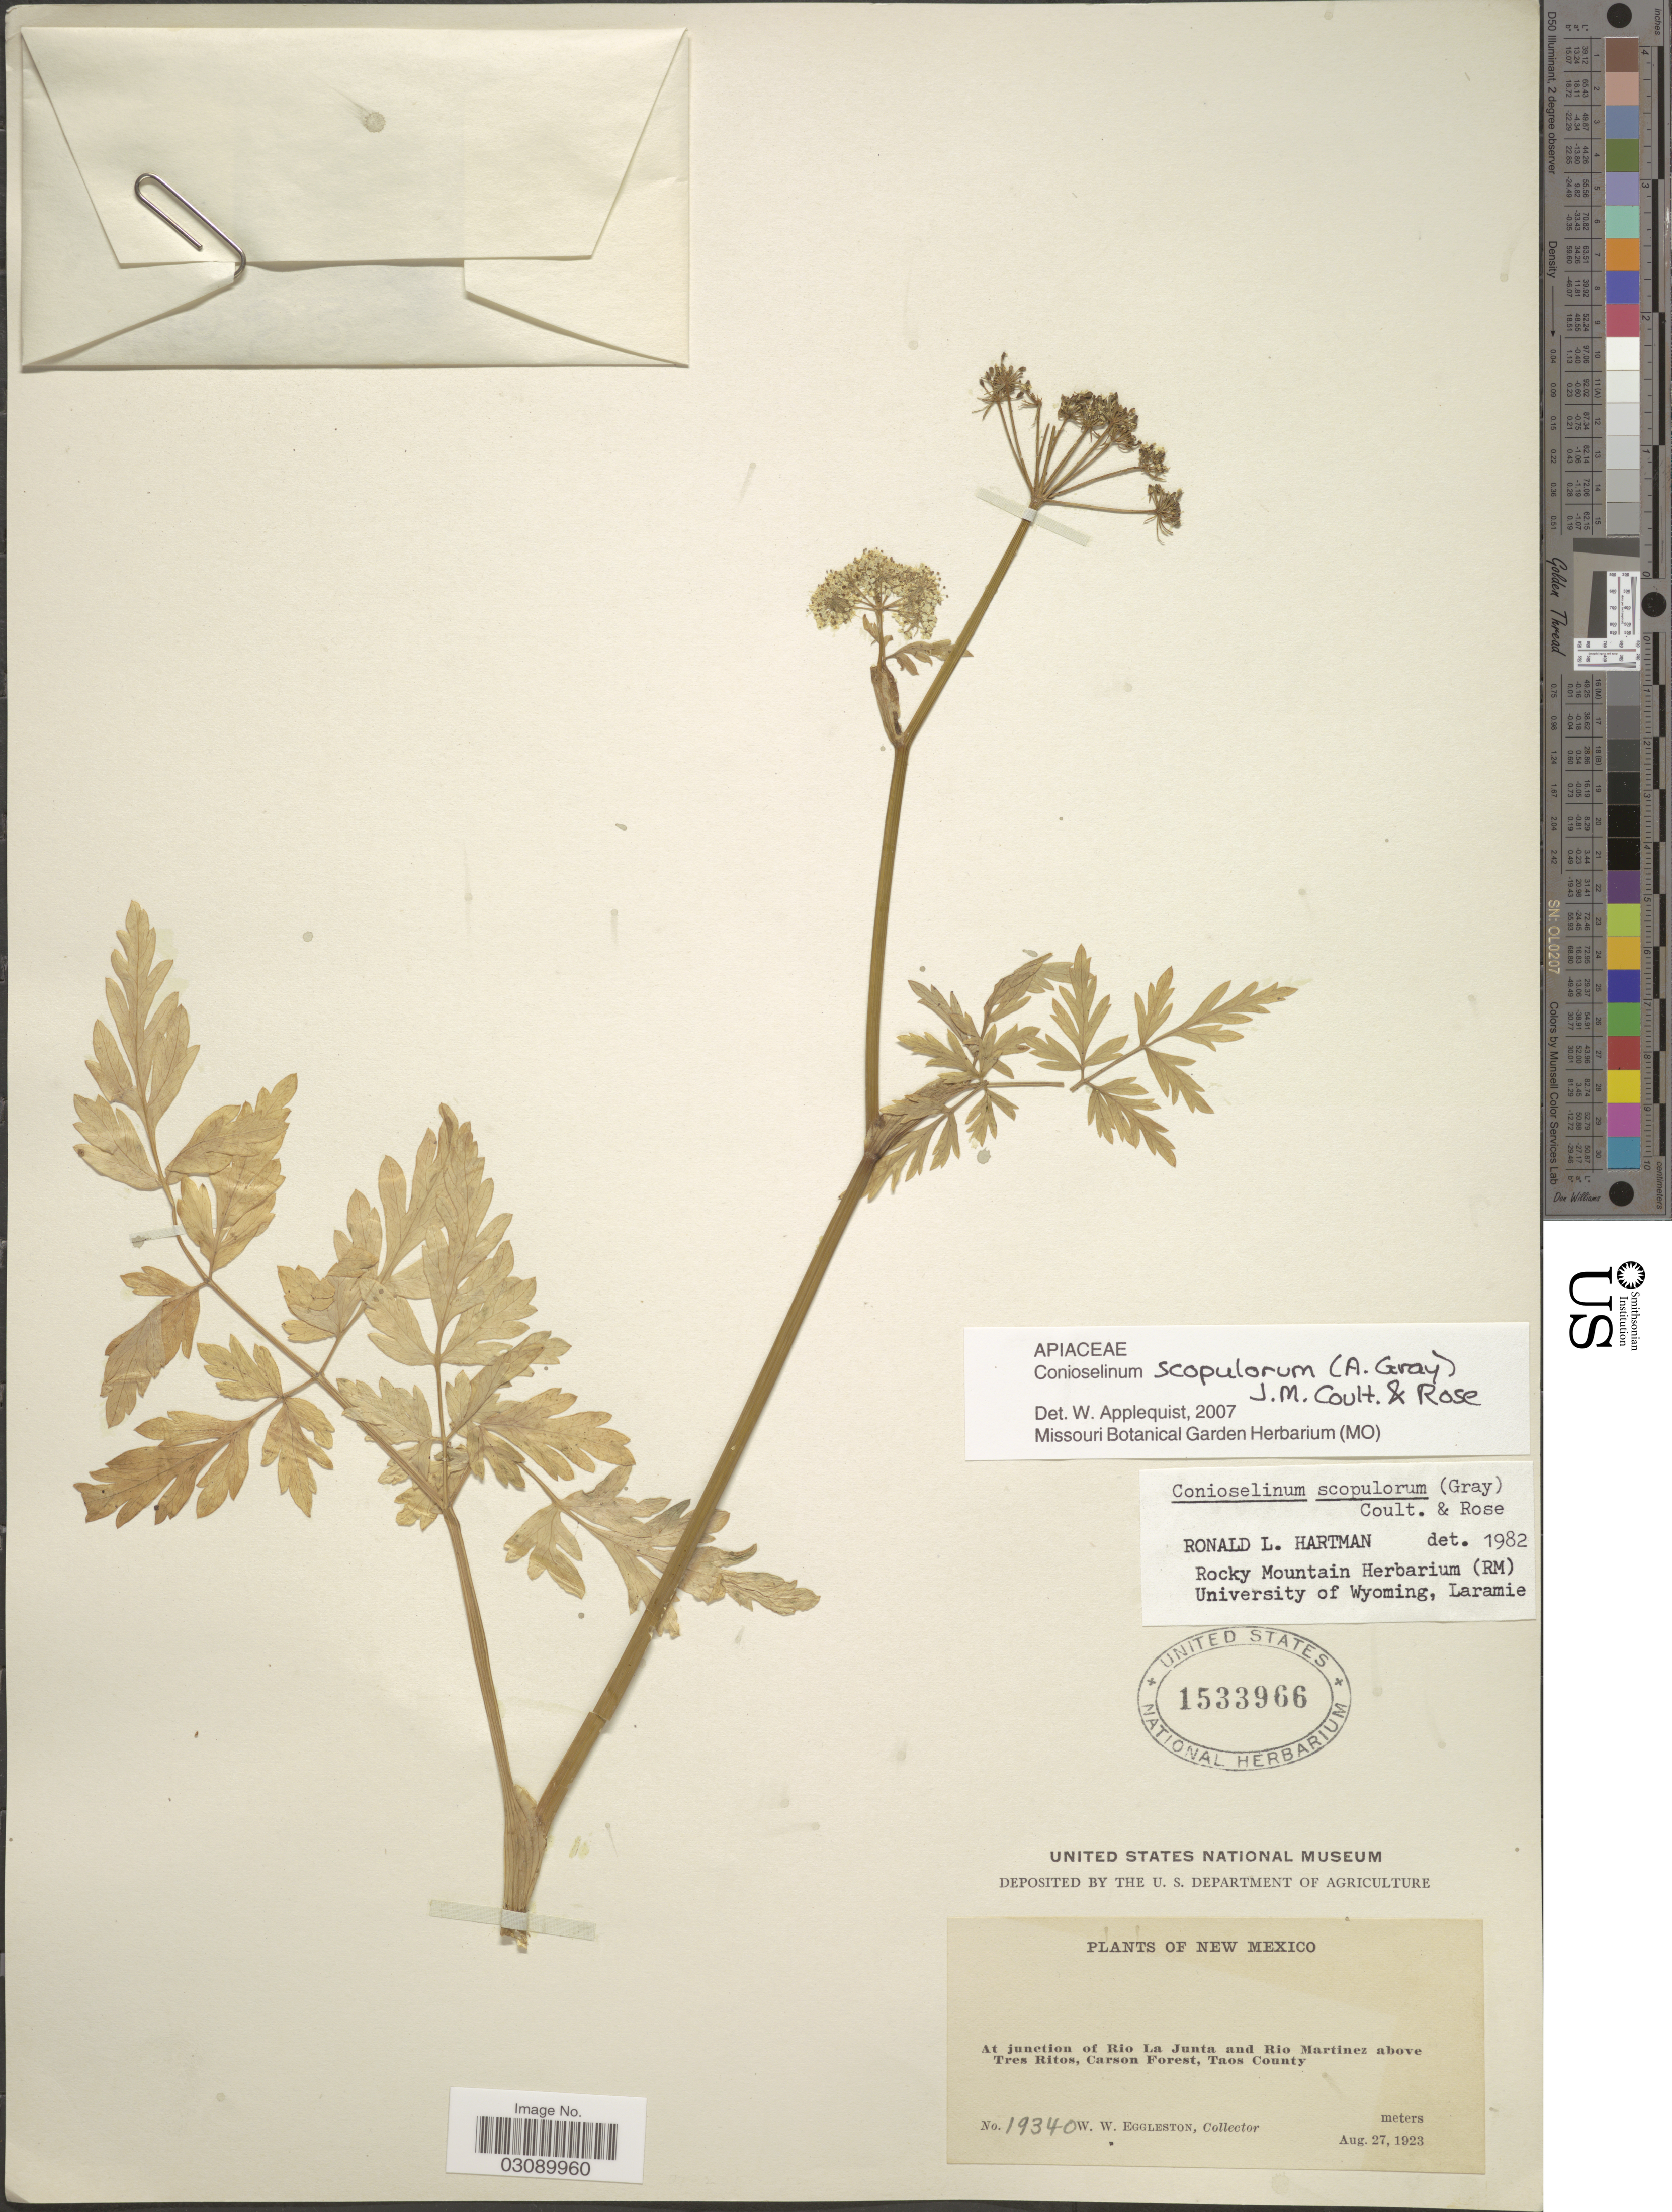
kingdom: Plantae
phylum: Tracheophyta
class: Magnoliopsida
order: Apiales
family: Apiaceae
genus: Conioselinum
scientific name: Conioselinum scopulorum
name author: (A. Gray) J.M. Coult. & Rose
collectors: W. W. Eggleston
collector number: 19340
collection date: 1923-08-27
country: United States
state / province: New Mexico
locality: At junction of Rio La Junta and Rio Martinez above Tres Ritos, Carson Forest, Taos County.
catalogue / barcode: US 1533966